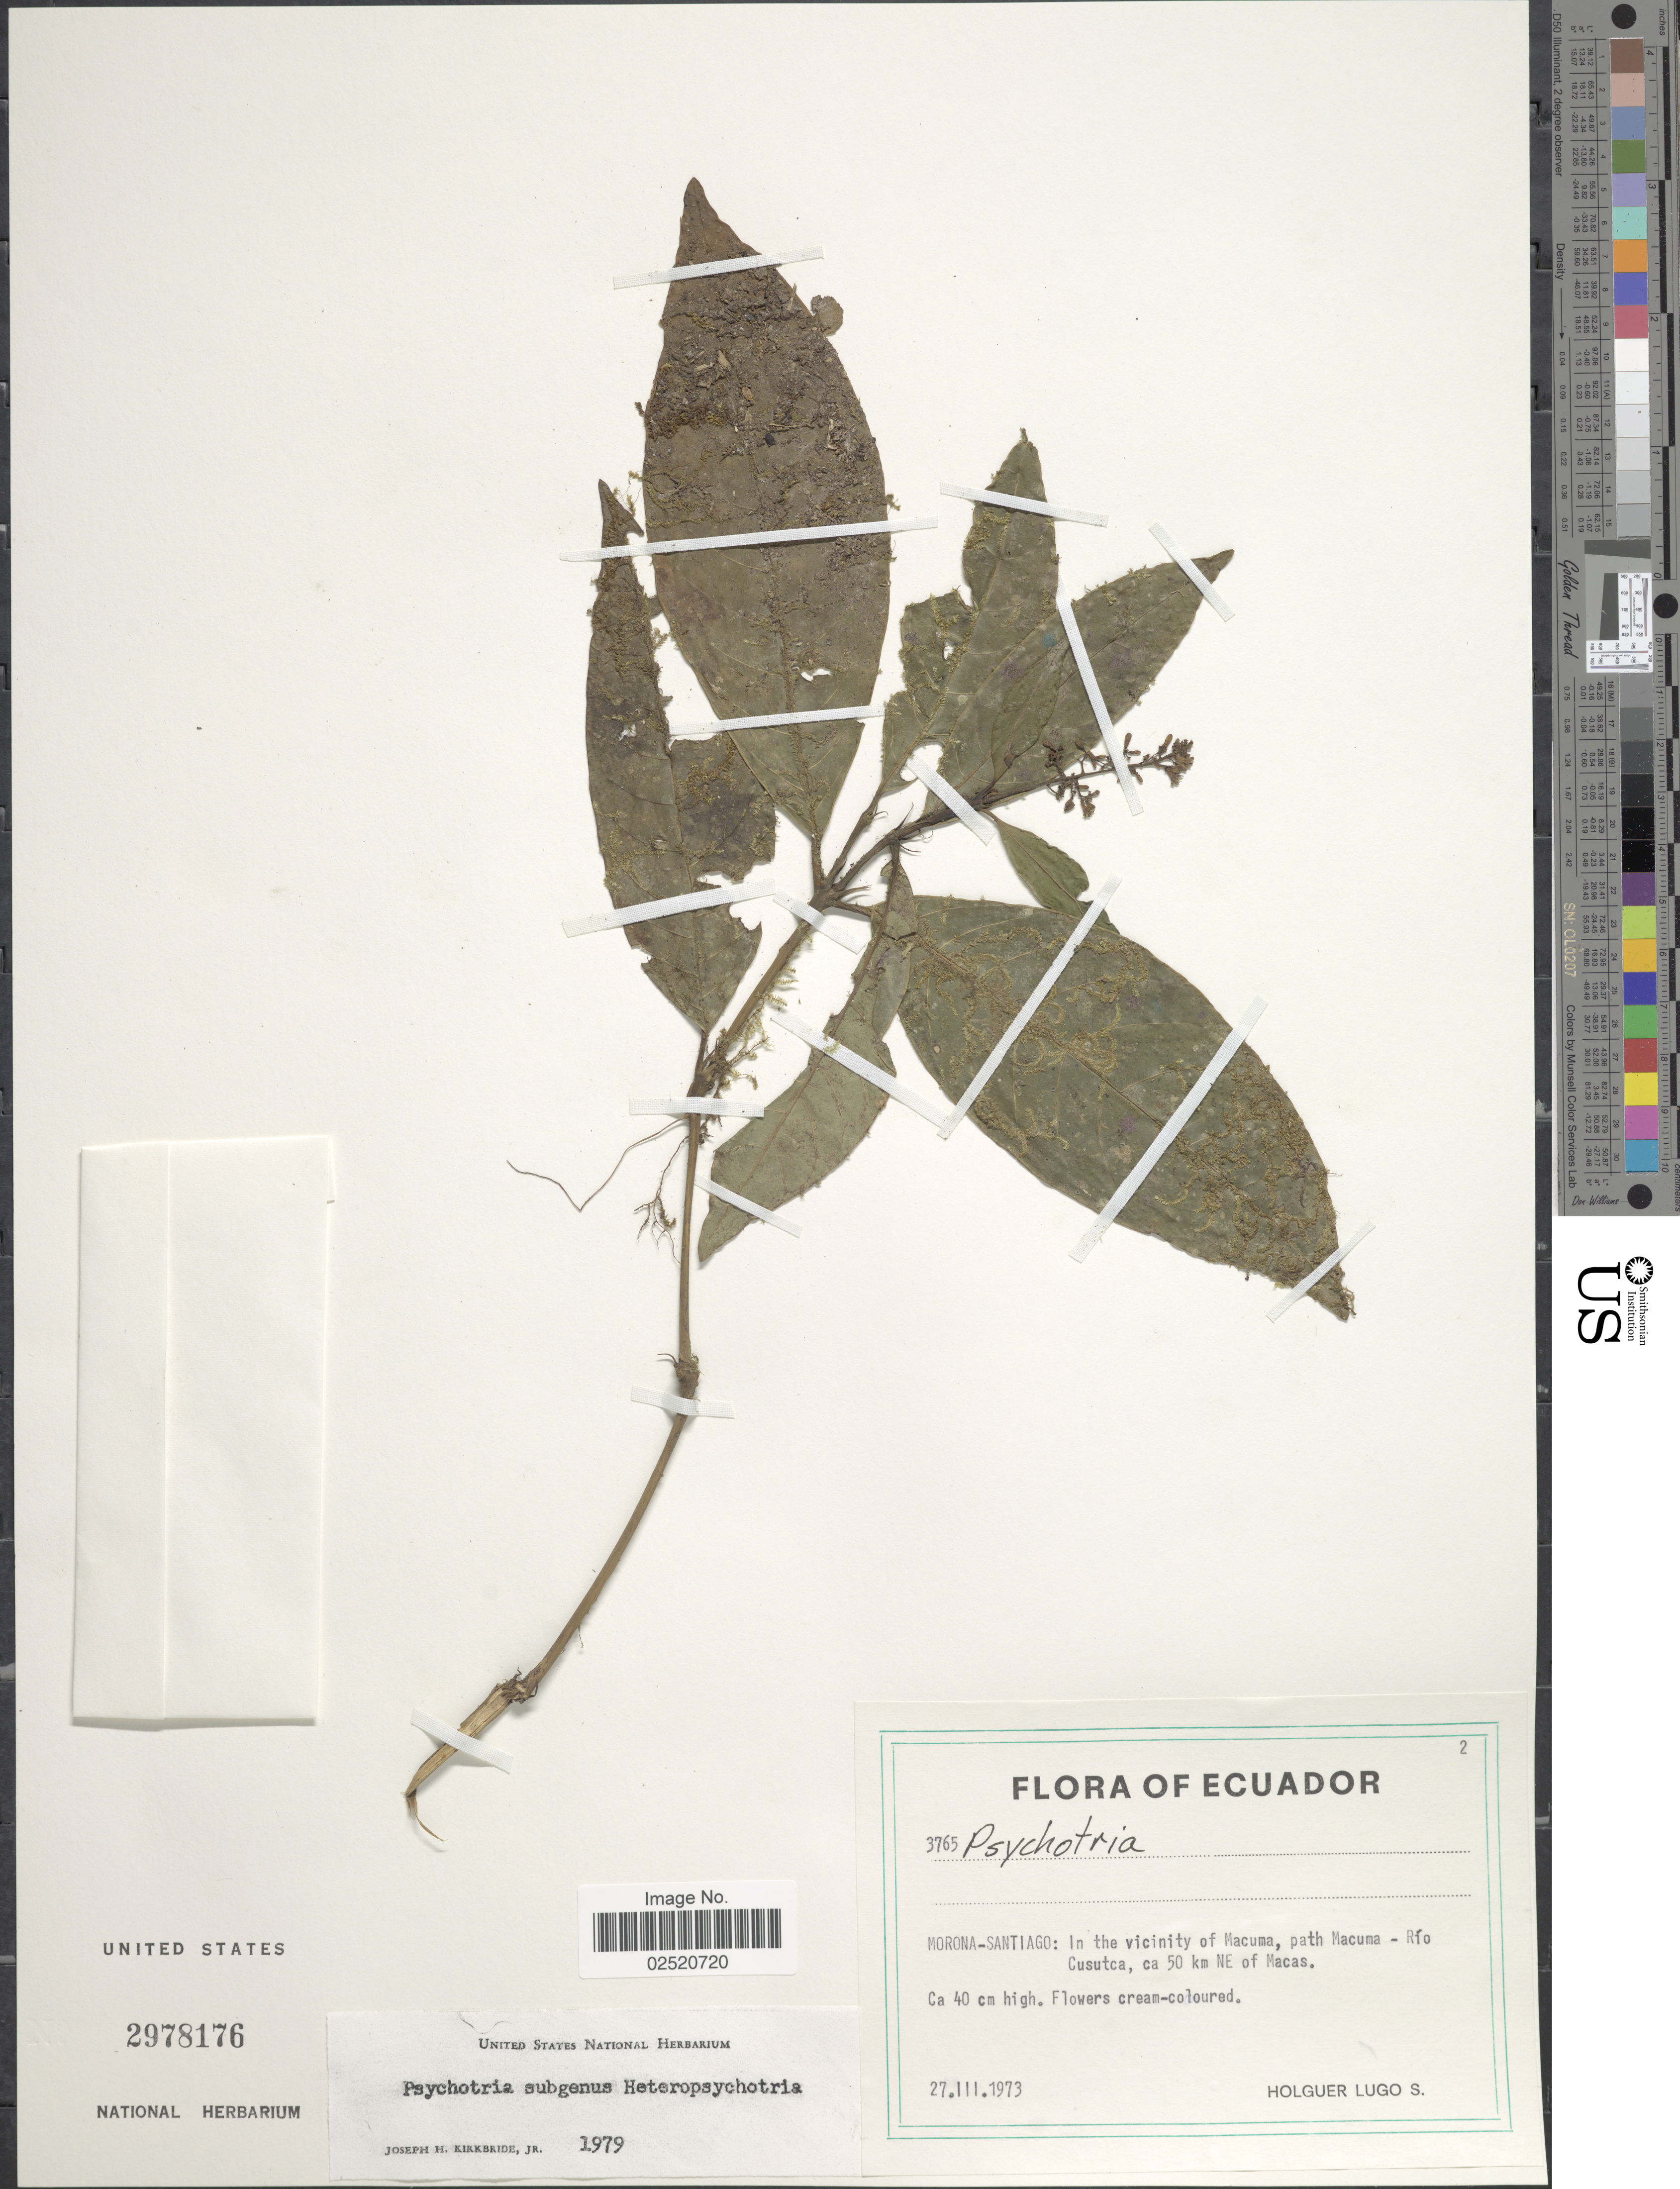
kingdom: Plantae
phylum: Tracheophyta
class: Magnoliopsida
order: Gentianales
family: Rubiaceae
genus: Psychotria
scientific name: Psychotria sp.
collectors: H. Lugo S.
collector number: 3765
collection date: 1973-03-27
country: Ecuador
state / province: Morona-Santiago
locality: In the vicinity of Macuma, path Macuma - Río Cusutca, ca 50 km NE of Macas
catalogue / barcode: US 2978176